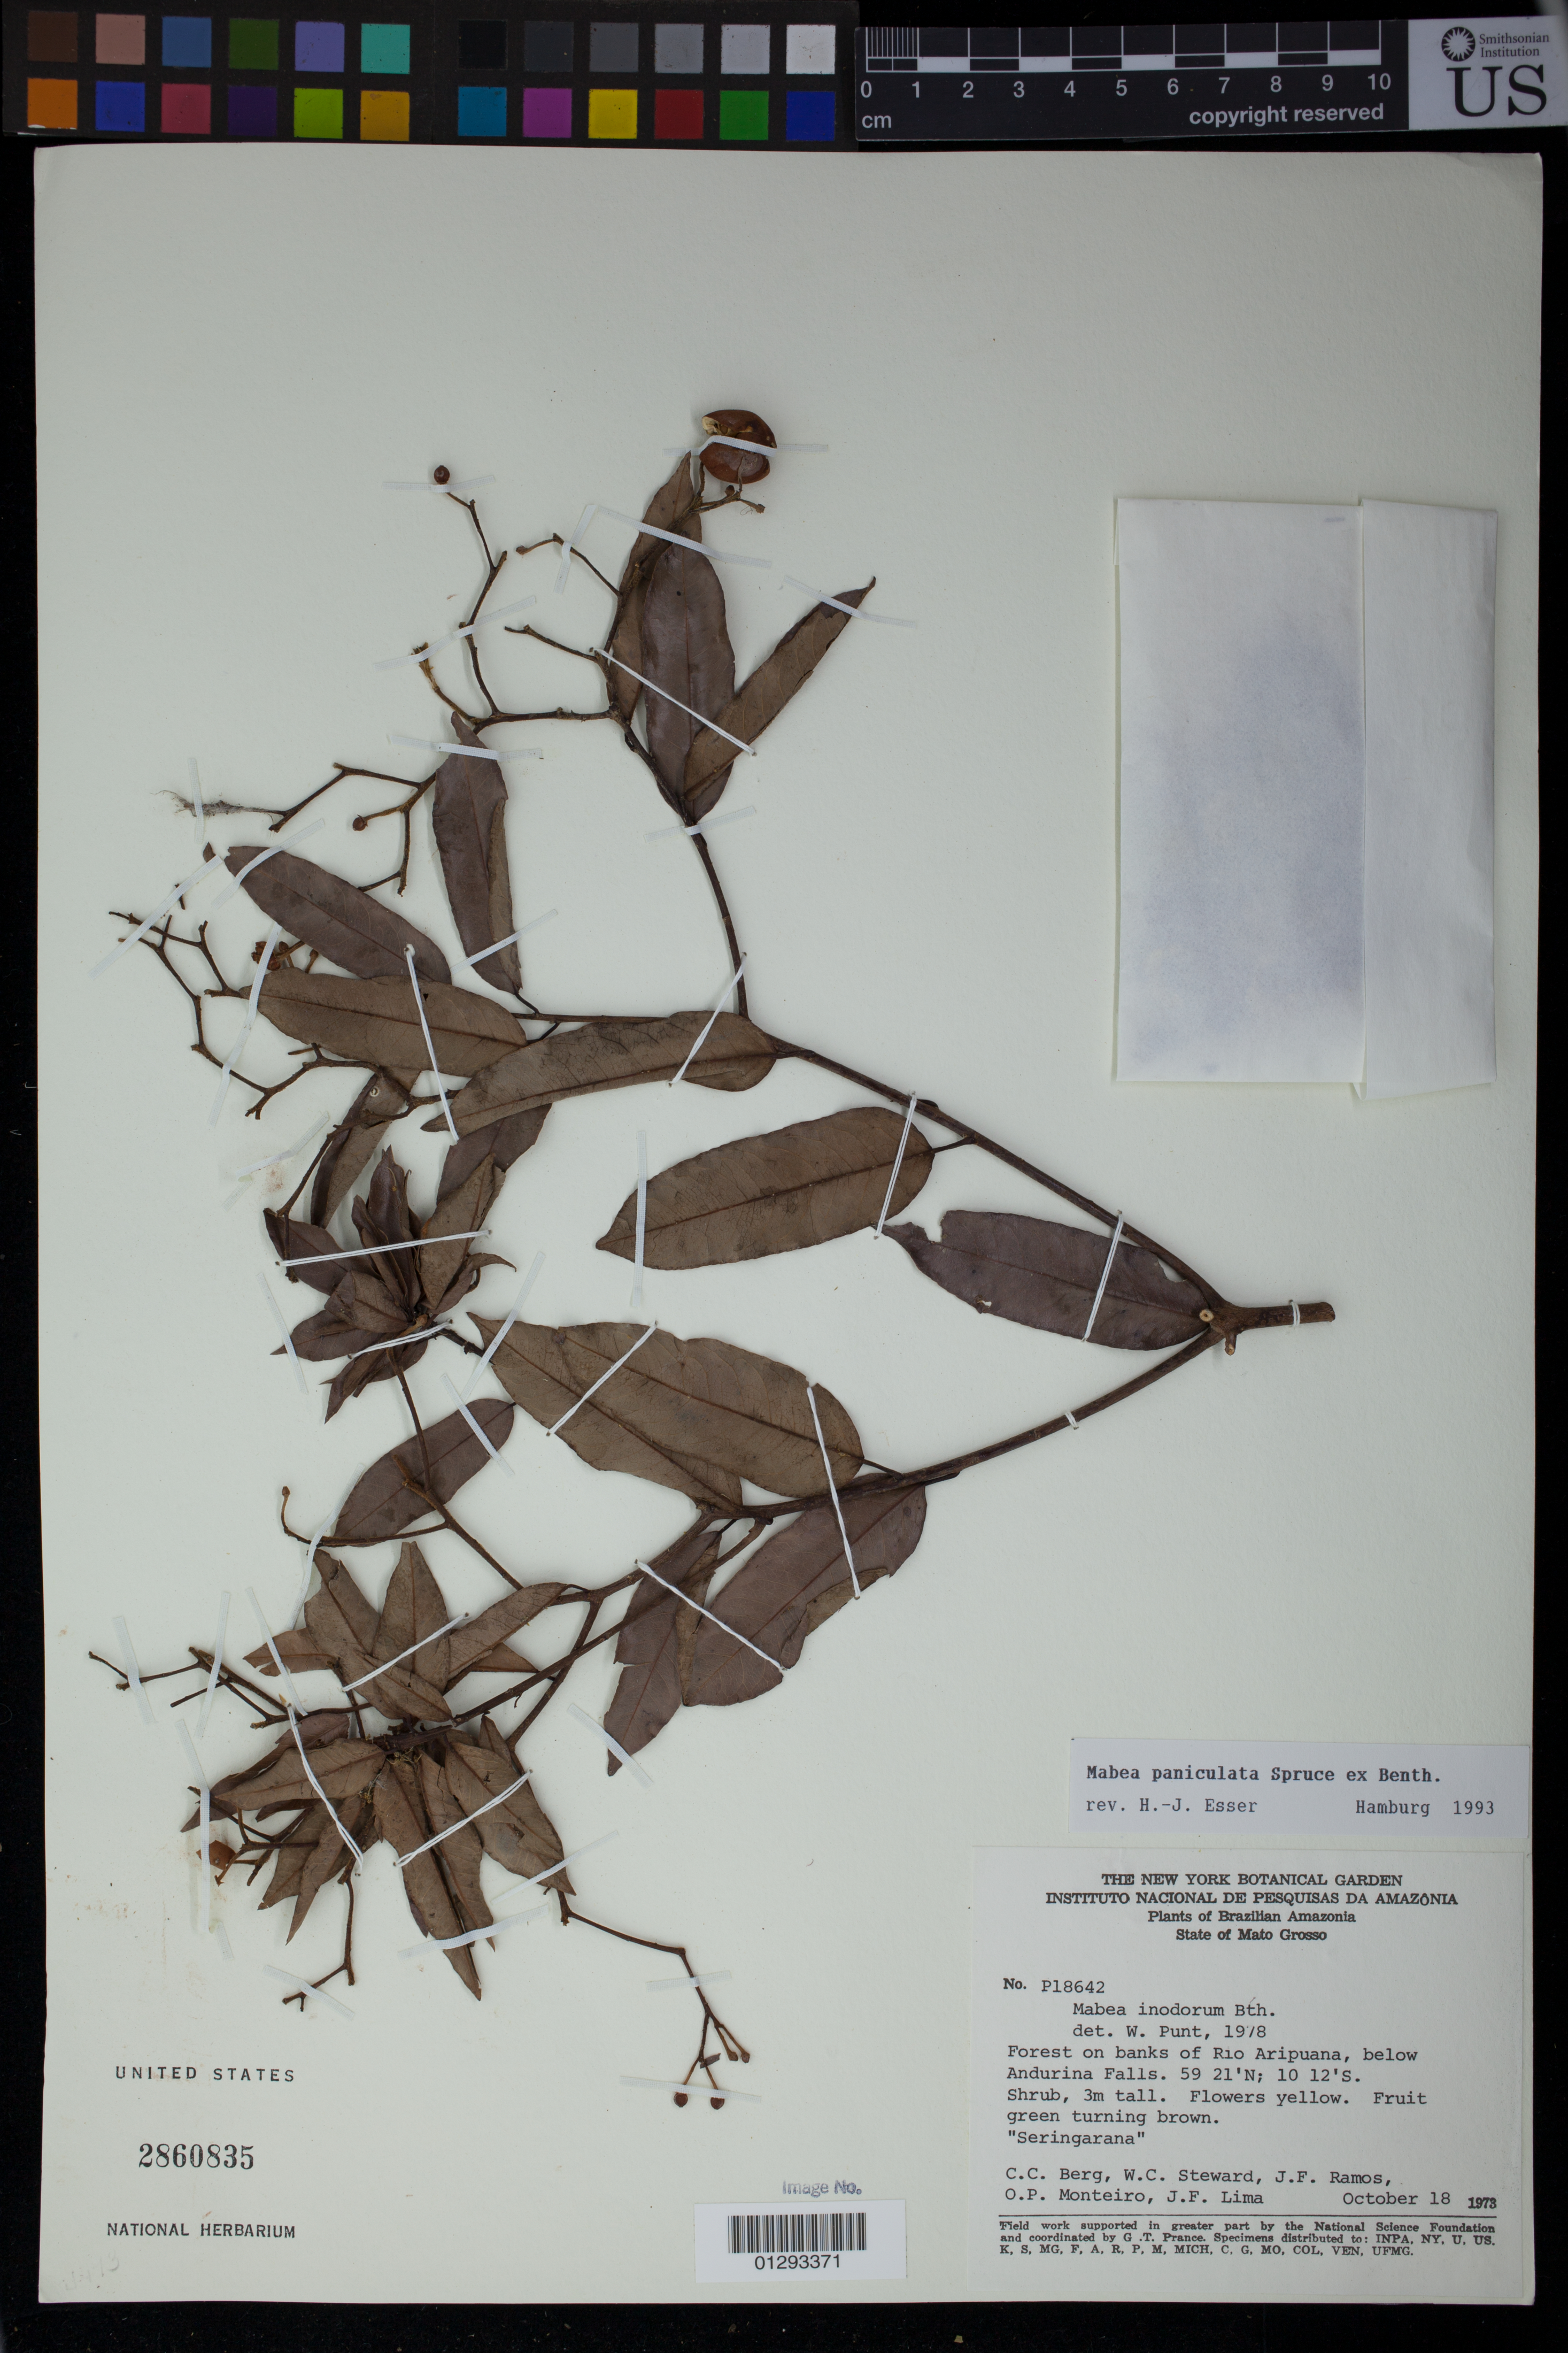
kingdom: Plantae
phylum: Tracheophyta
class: Magnoliopsida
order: Malpighiales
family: Euphorbiaceae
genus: Mabea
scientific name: Mabea paniculata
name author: Spruce ex Benth.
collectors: C. C. Berg, W. C. Steward, J. F. Ramos, O. P. Monteiro & J. F. Lima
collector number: P18642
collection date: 1973-10-18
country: Brazil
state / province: Mato Grosso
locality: Forest on banks of Rio Aripuana, below Andurina Falls.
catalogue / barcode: US 2860835